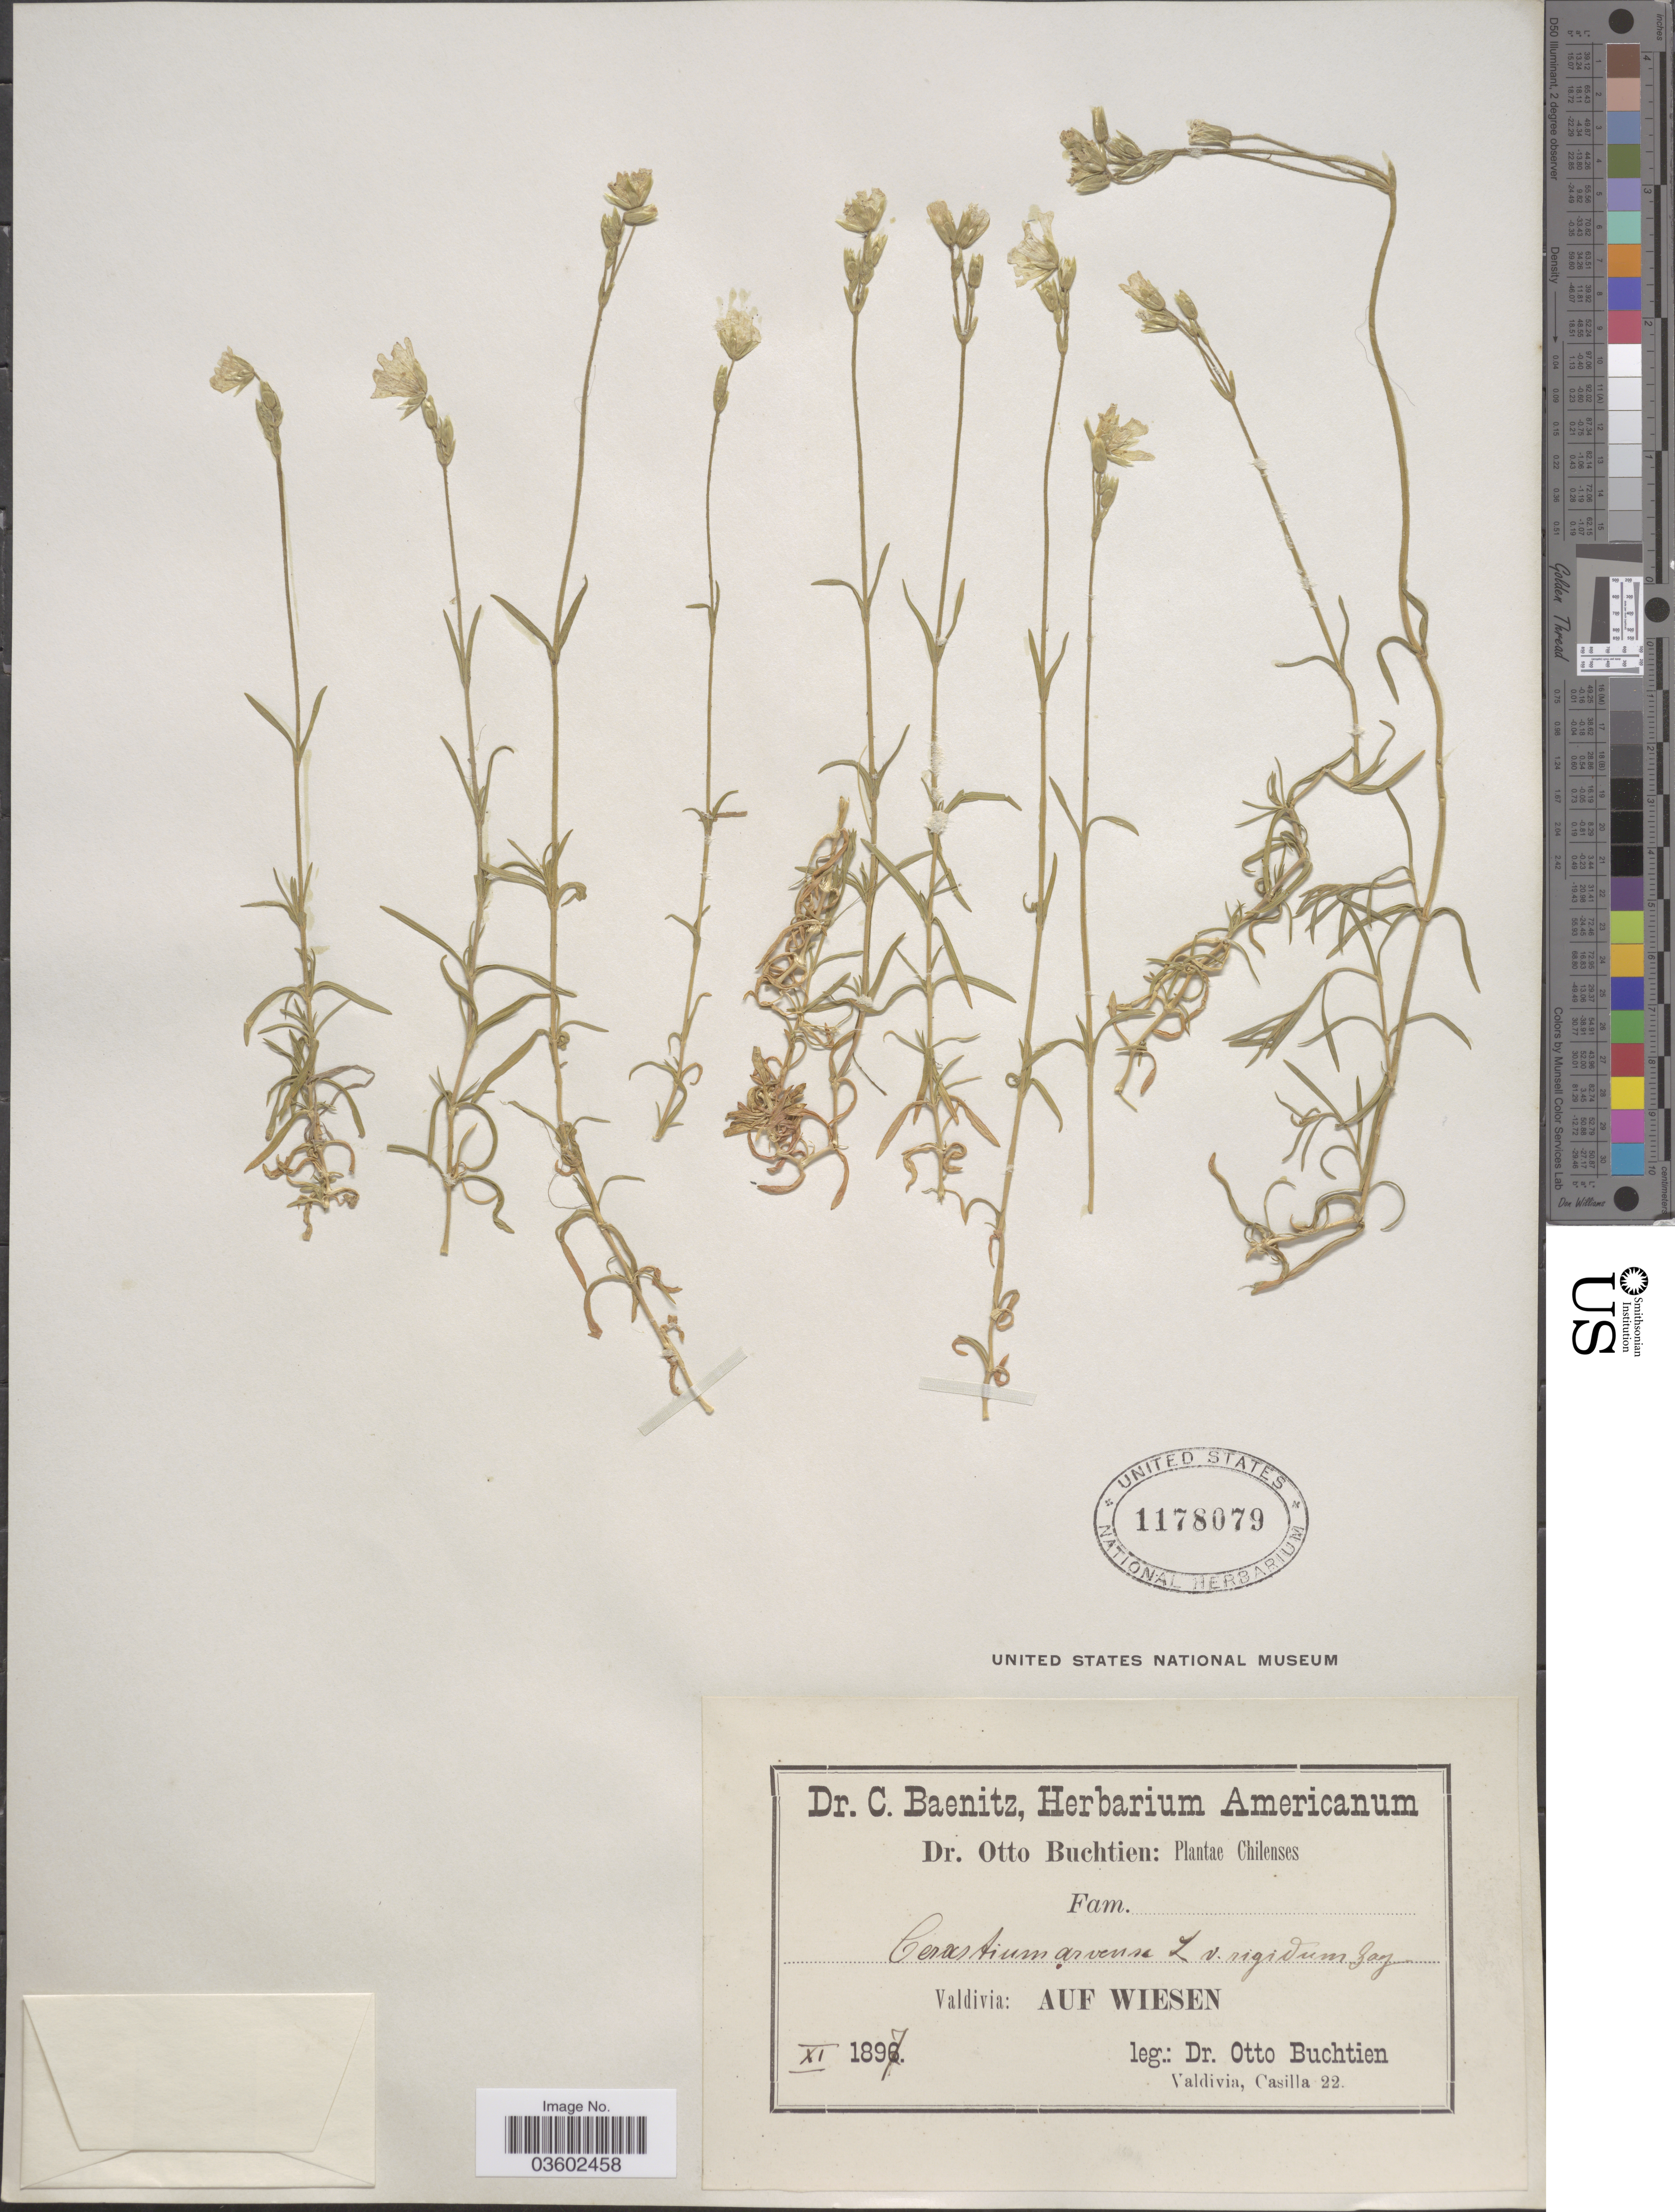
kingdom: Plantae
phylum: Tracheophyta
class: Magnoliopsida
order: Caryophyllales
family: Caryophyllaceae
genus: Cerastium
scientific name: Cerastium arvense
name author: L.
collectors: O. Buchtien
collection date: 1897-11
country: Chile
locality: Valdivia: Auf Wiesen.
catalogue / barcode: US 1178079